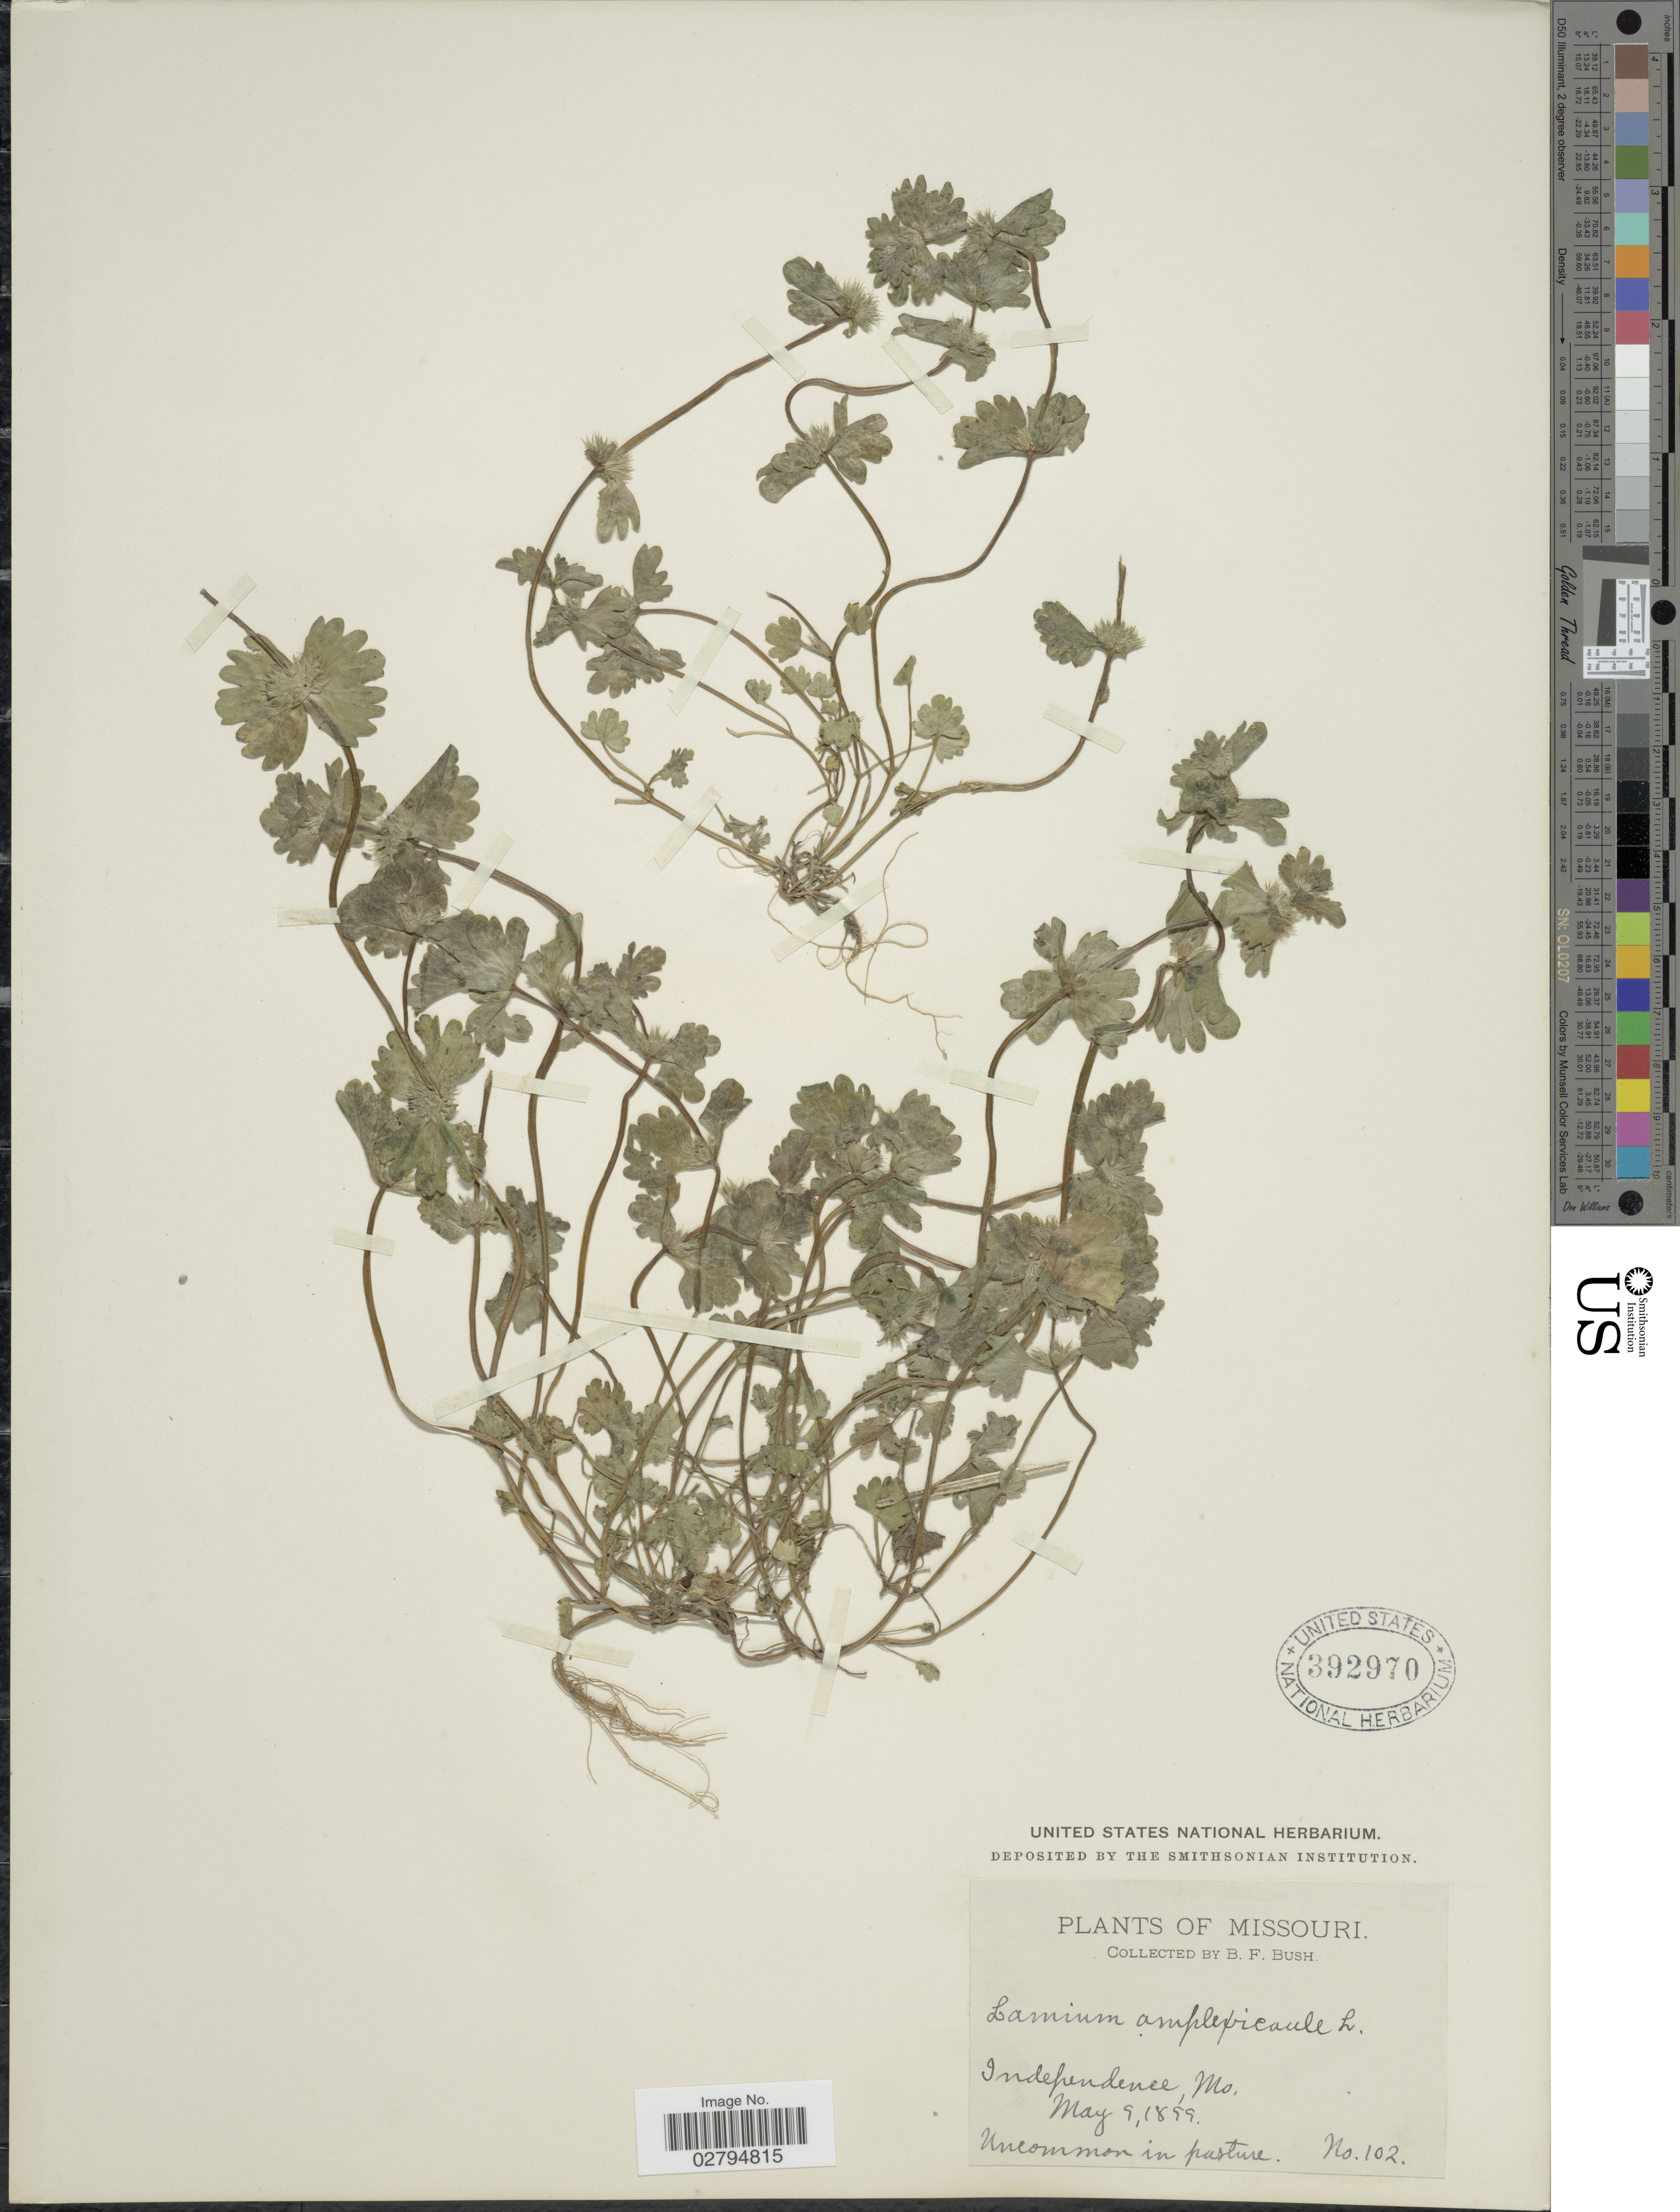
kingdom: Plantae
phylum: Tracheophyta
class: Magnoliopsida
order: Lamiales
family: Lamiaceae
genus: Lamium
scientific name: Lamium amplexicaule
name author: L.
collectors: B. F. Bush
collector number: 102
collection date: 1899-05-09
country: United States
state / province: Missouri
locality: Independence.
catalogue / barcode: US 392970